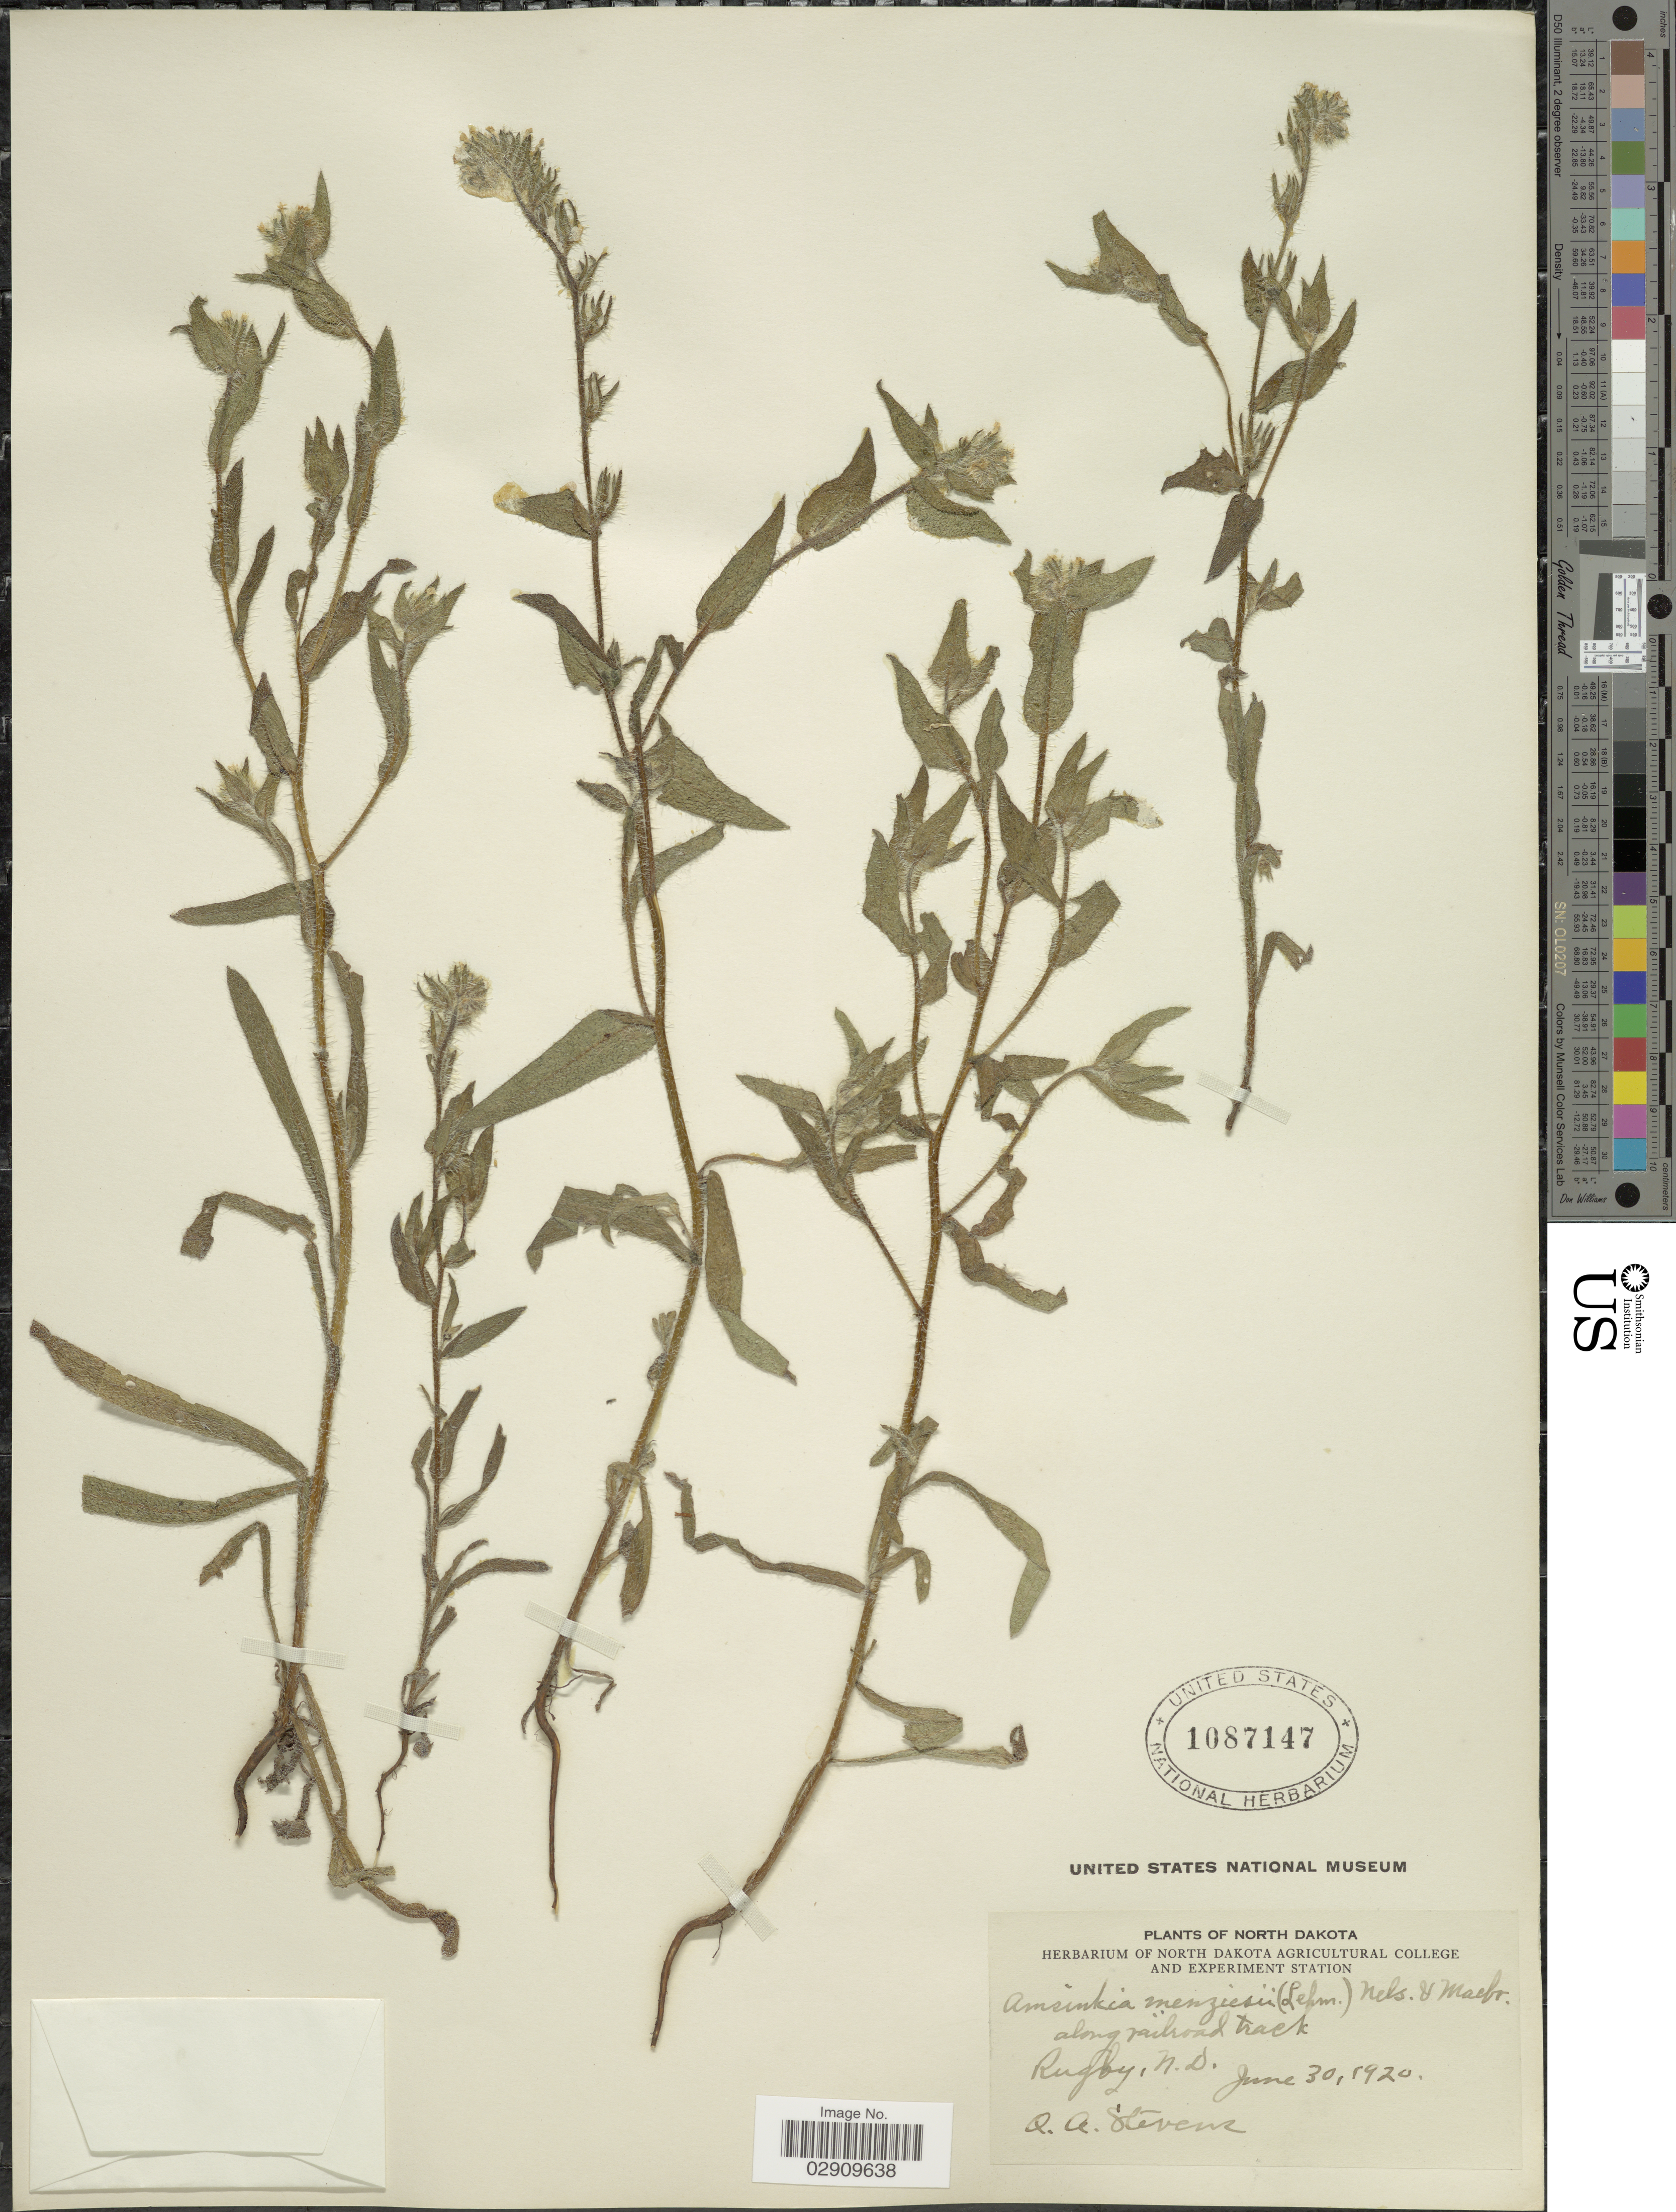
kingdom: Plantae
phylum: Tracheophyta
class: Magnoliopsida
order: Boraginales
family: Boraginaceae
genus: Amsinckia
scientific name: Amsinckia tessellata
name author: A. Gray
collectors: O. A. Stevens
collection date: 1920-06-30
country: United States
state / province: North Dakota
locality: Along railroad track. Rugby, N. D.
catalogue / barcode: US 1087147